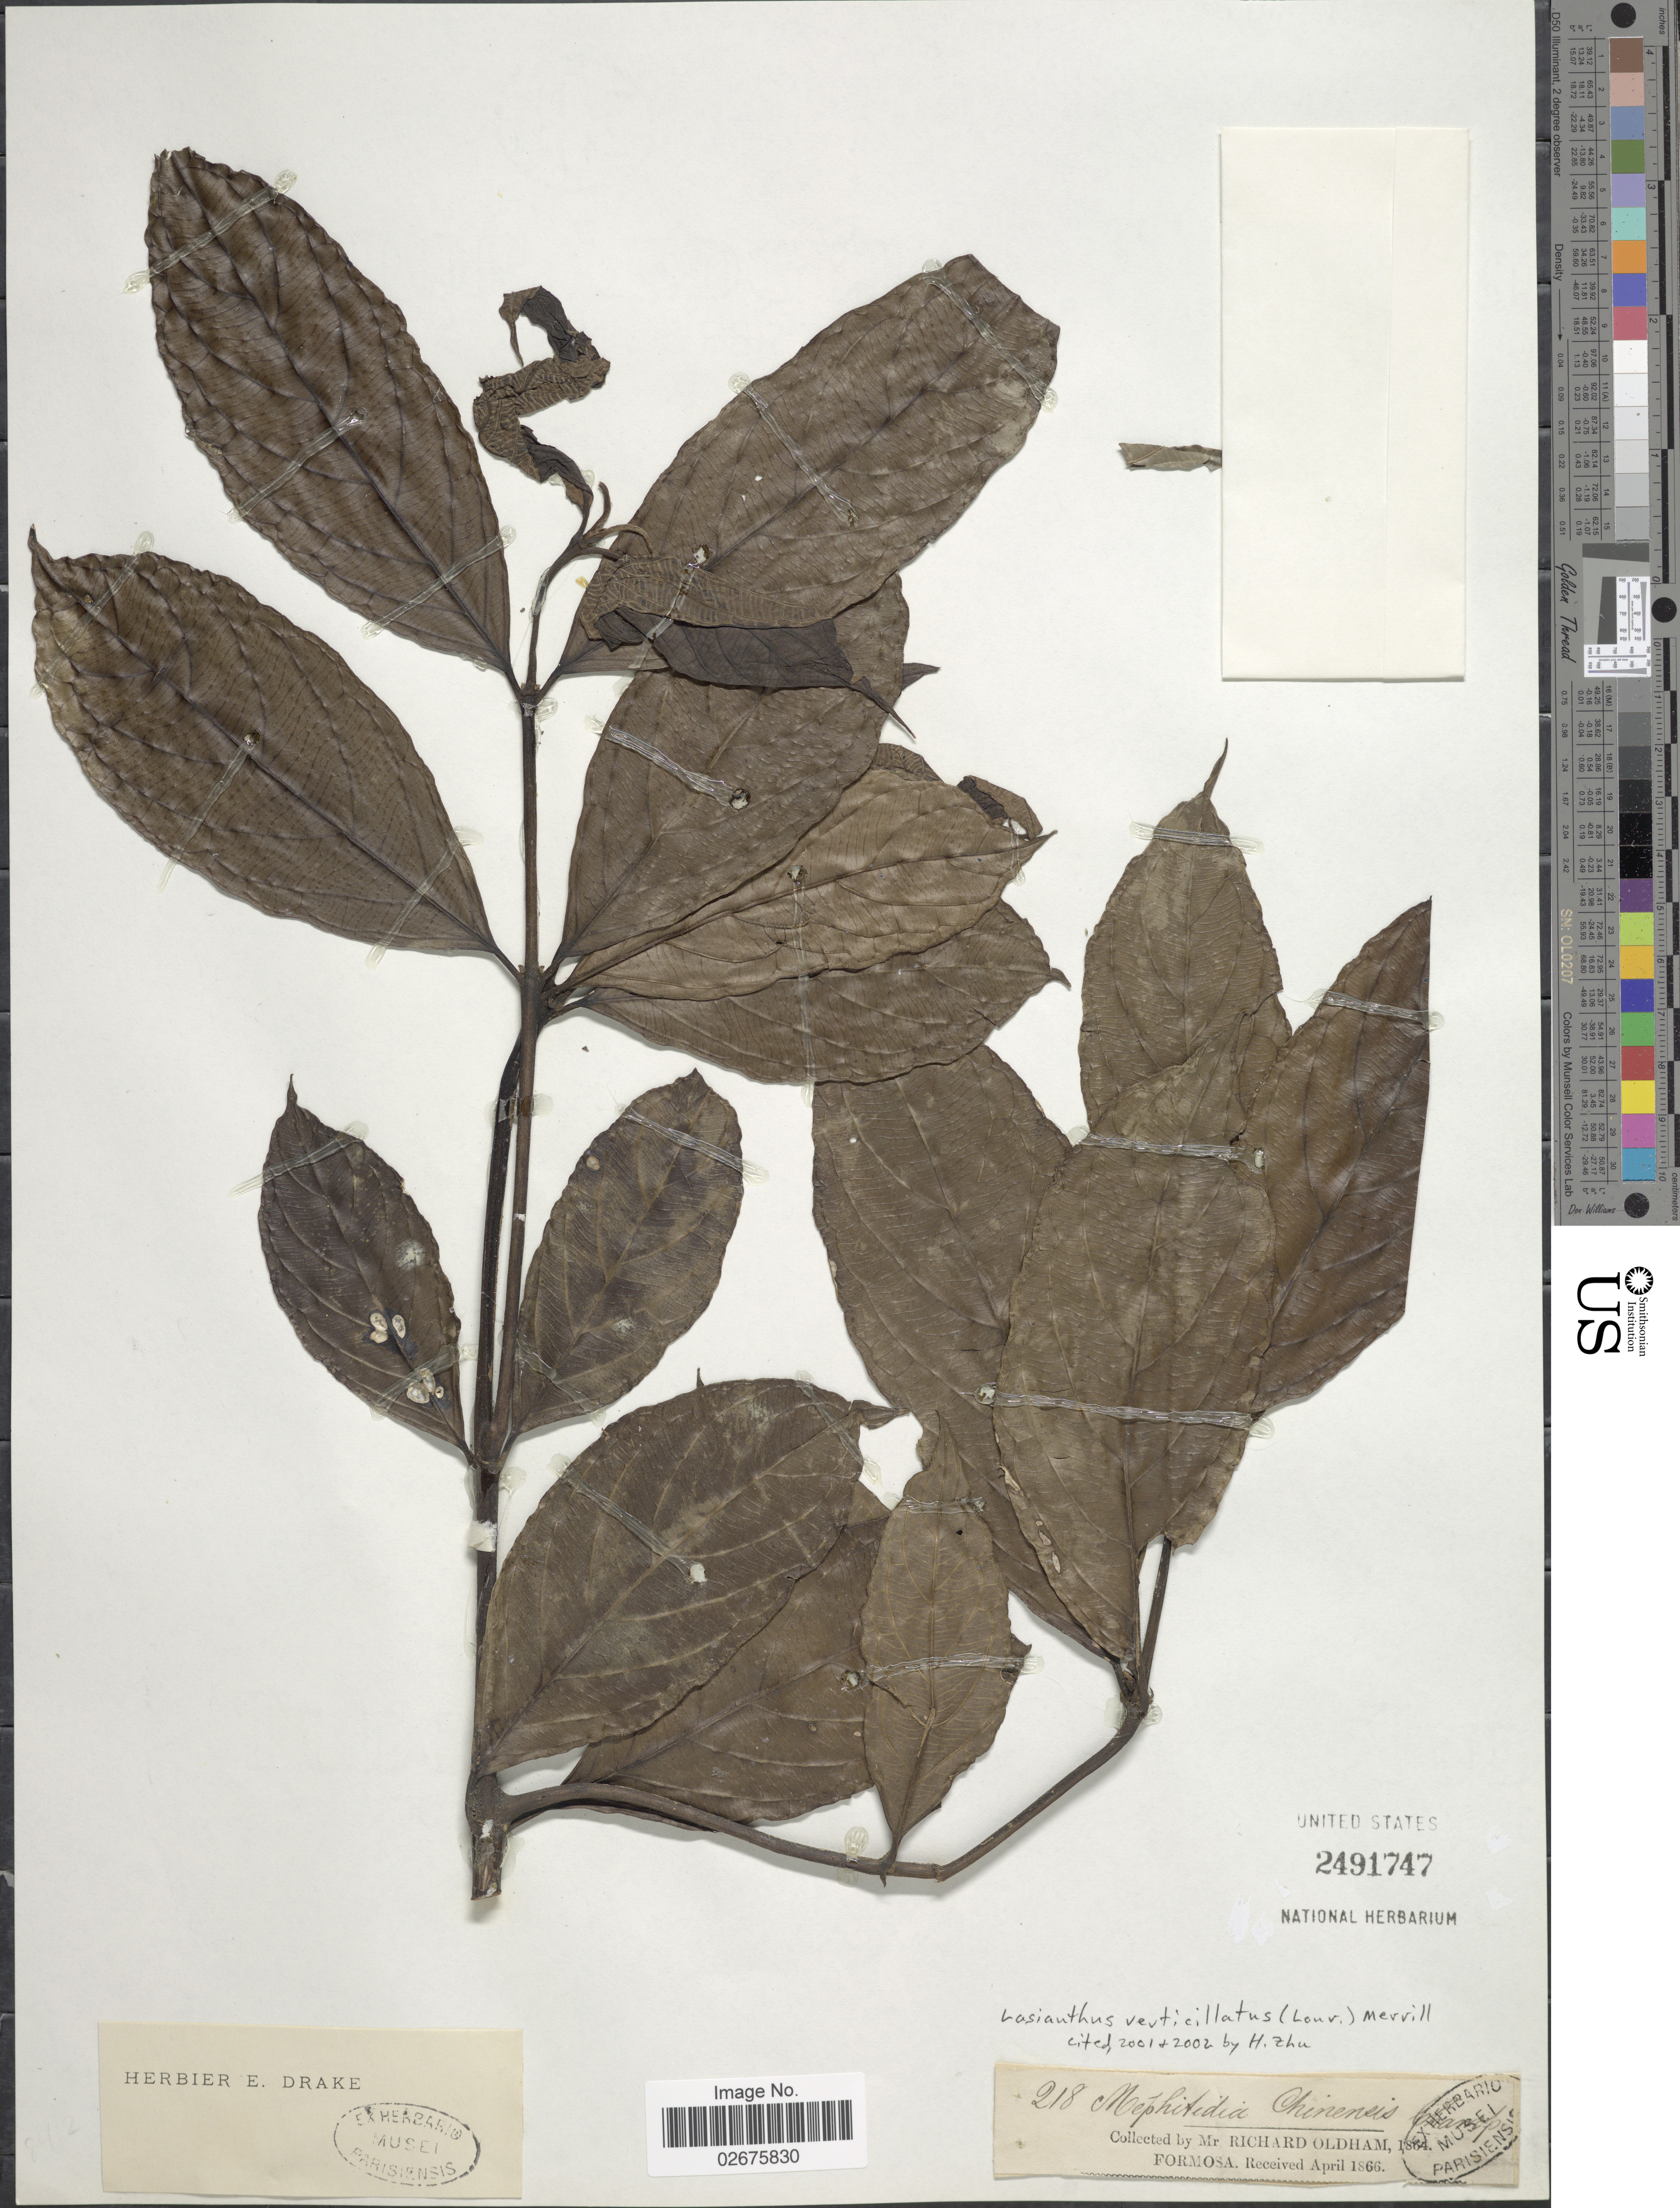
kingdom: Plantae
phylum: Tracheophyta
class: Magnoliopsida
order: Gentianales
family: Rubiaceae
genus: Lasianthus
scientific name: Lasianthus verticillatus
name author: (Lour.) Merr.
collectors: R. Oldham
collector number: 218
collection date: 1864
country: Taiwan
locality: Formosa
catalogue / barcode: US 2491747